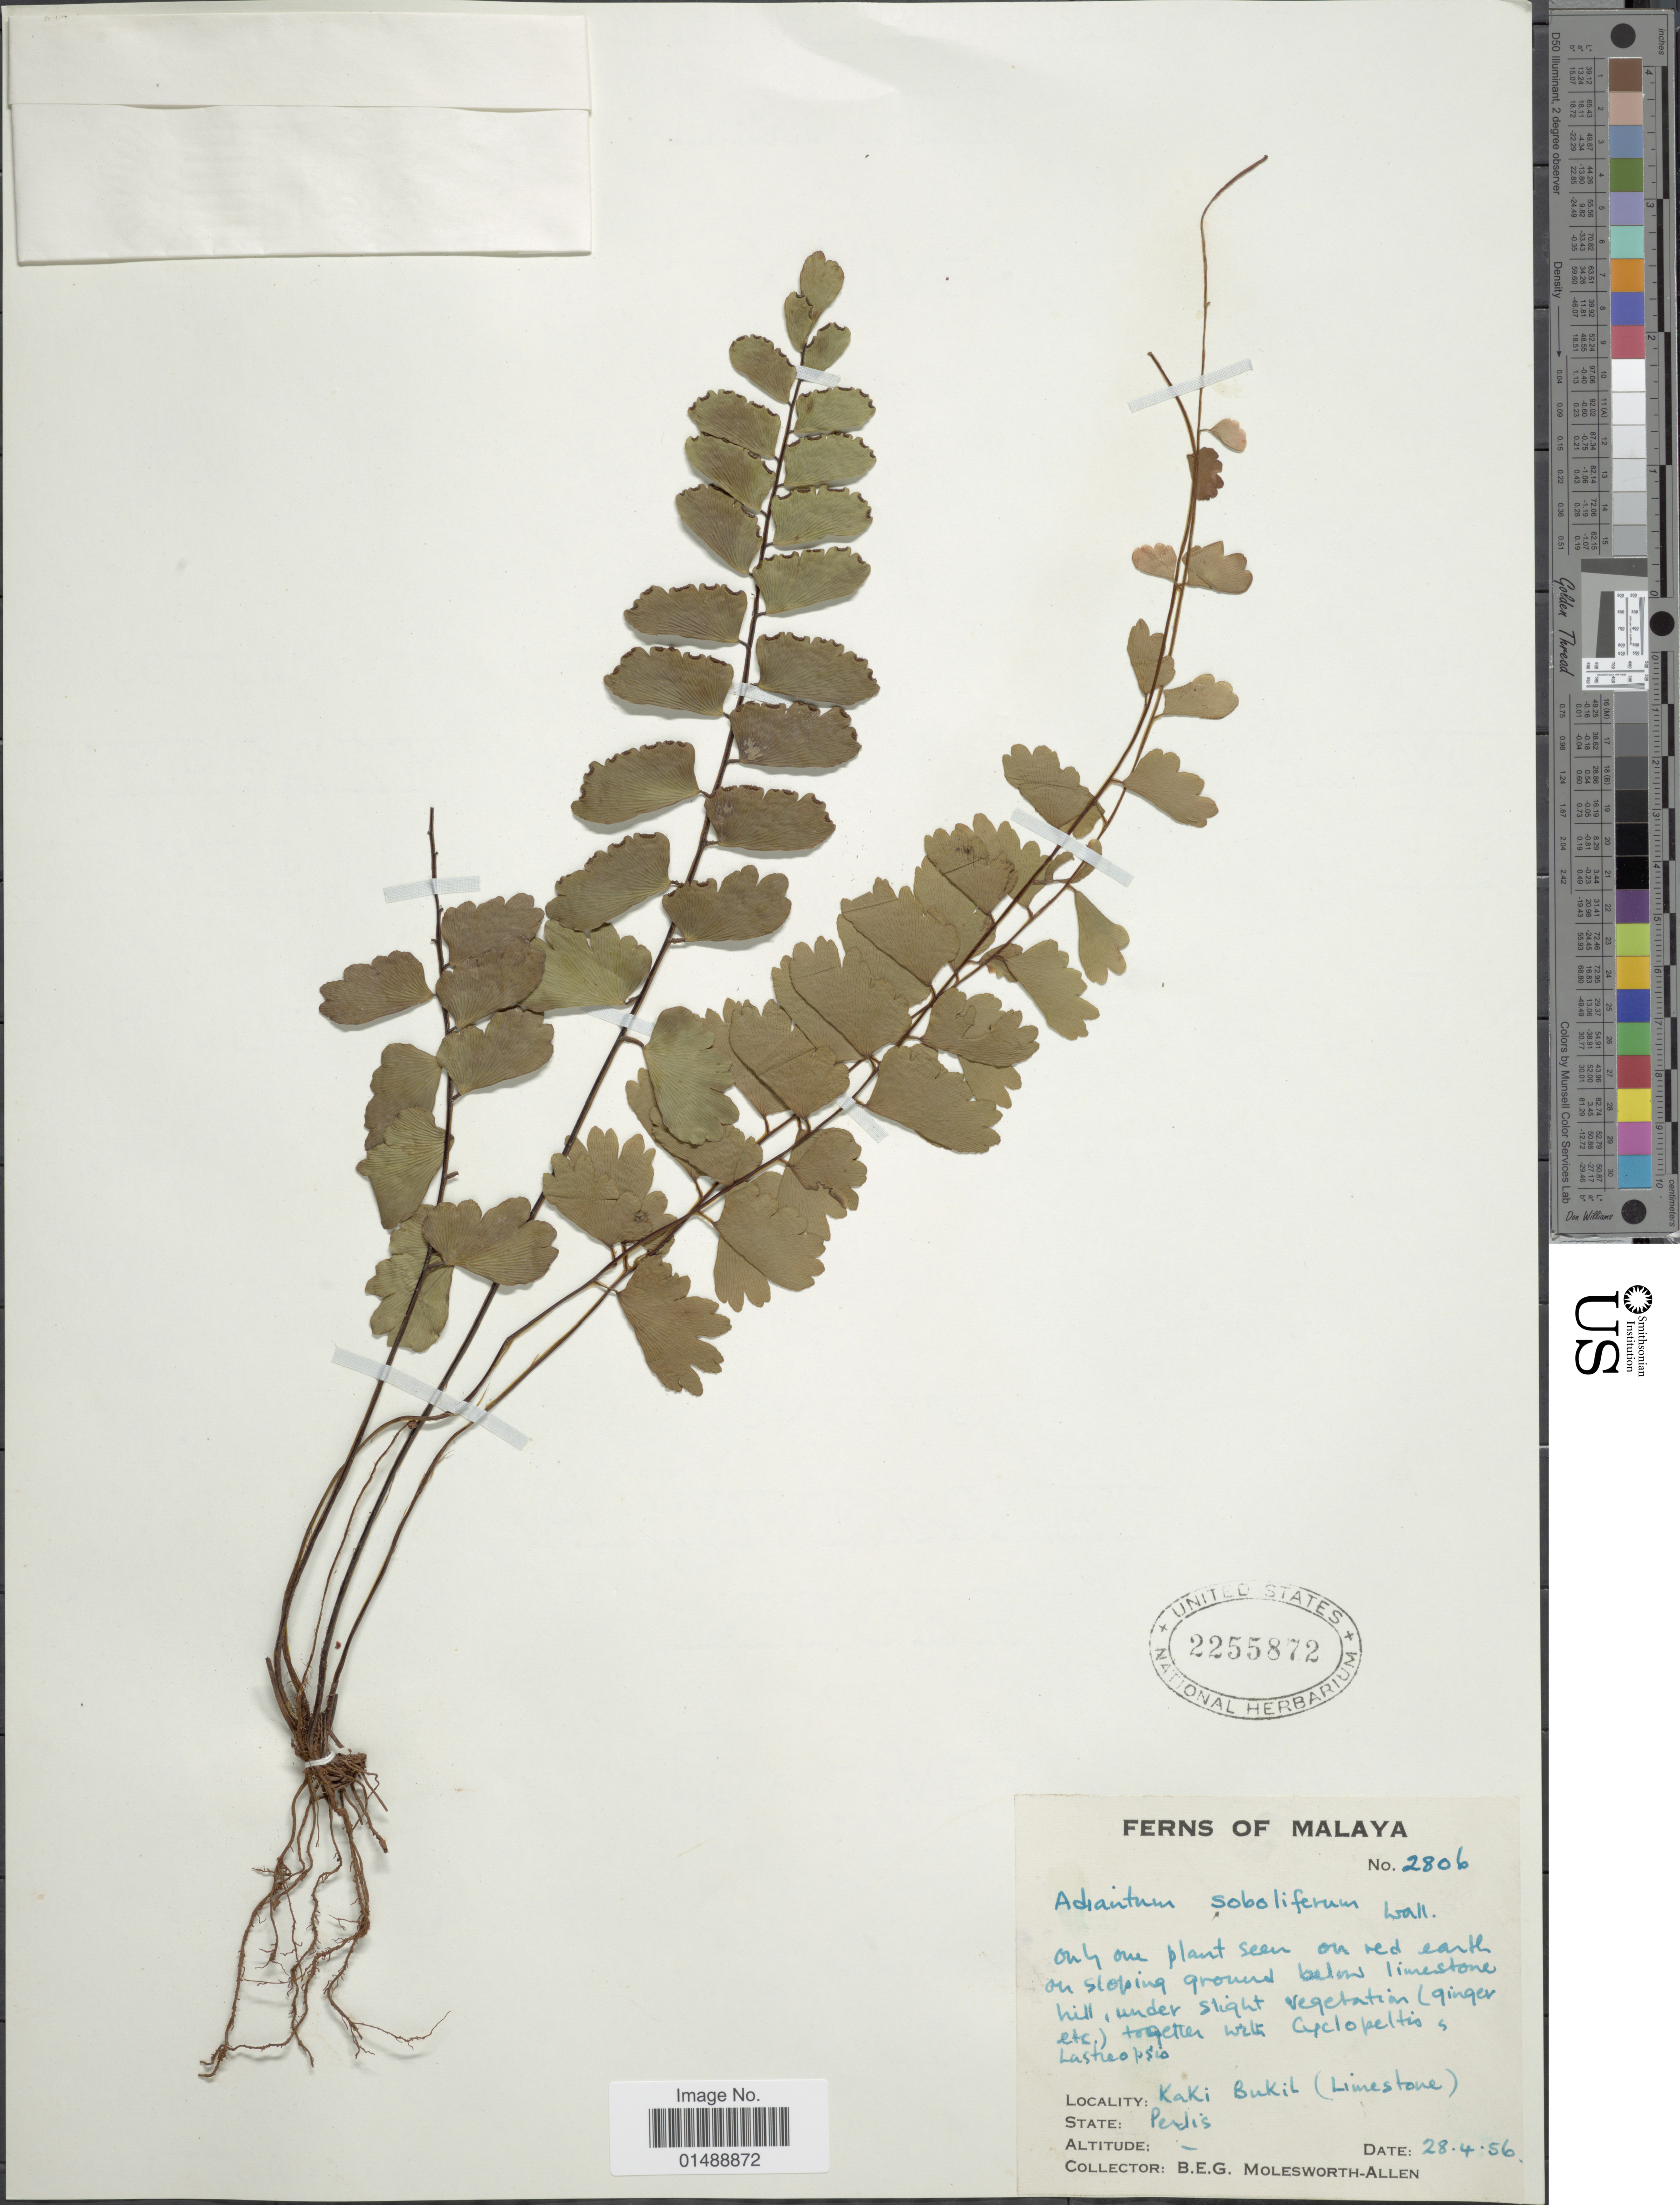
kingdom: Plantae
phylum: Tracheophyta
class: Polypodiopsida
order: Polypodiales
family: Pteridaceae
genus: Adiantum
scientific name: Adiantum soboliferum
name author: Wall. ex Hook.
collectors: B. E. G. Molesworth-Allen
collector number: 2806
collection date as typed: Transcribed d/m/y: 28/4/56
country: Malaysia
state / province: Perlis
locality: Malaya, Kaki Bukit (Limestone), Perlis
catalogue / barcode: US 2255872